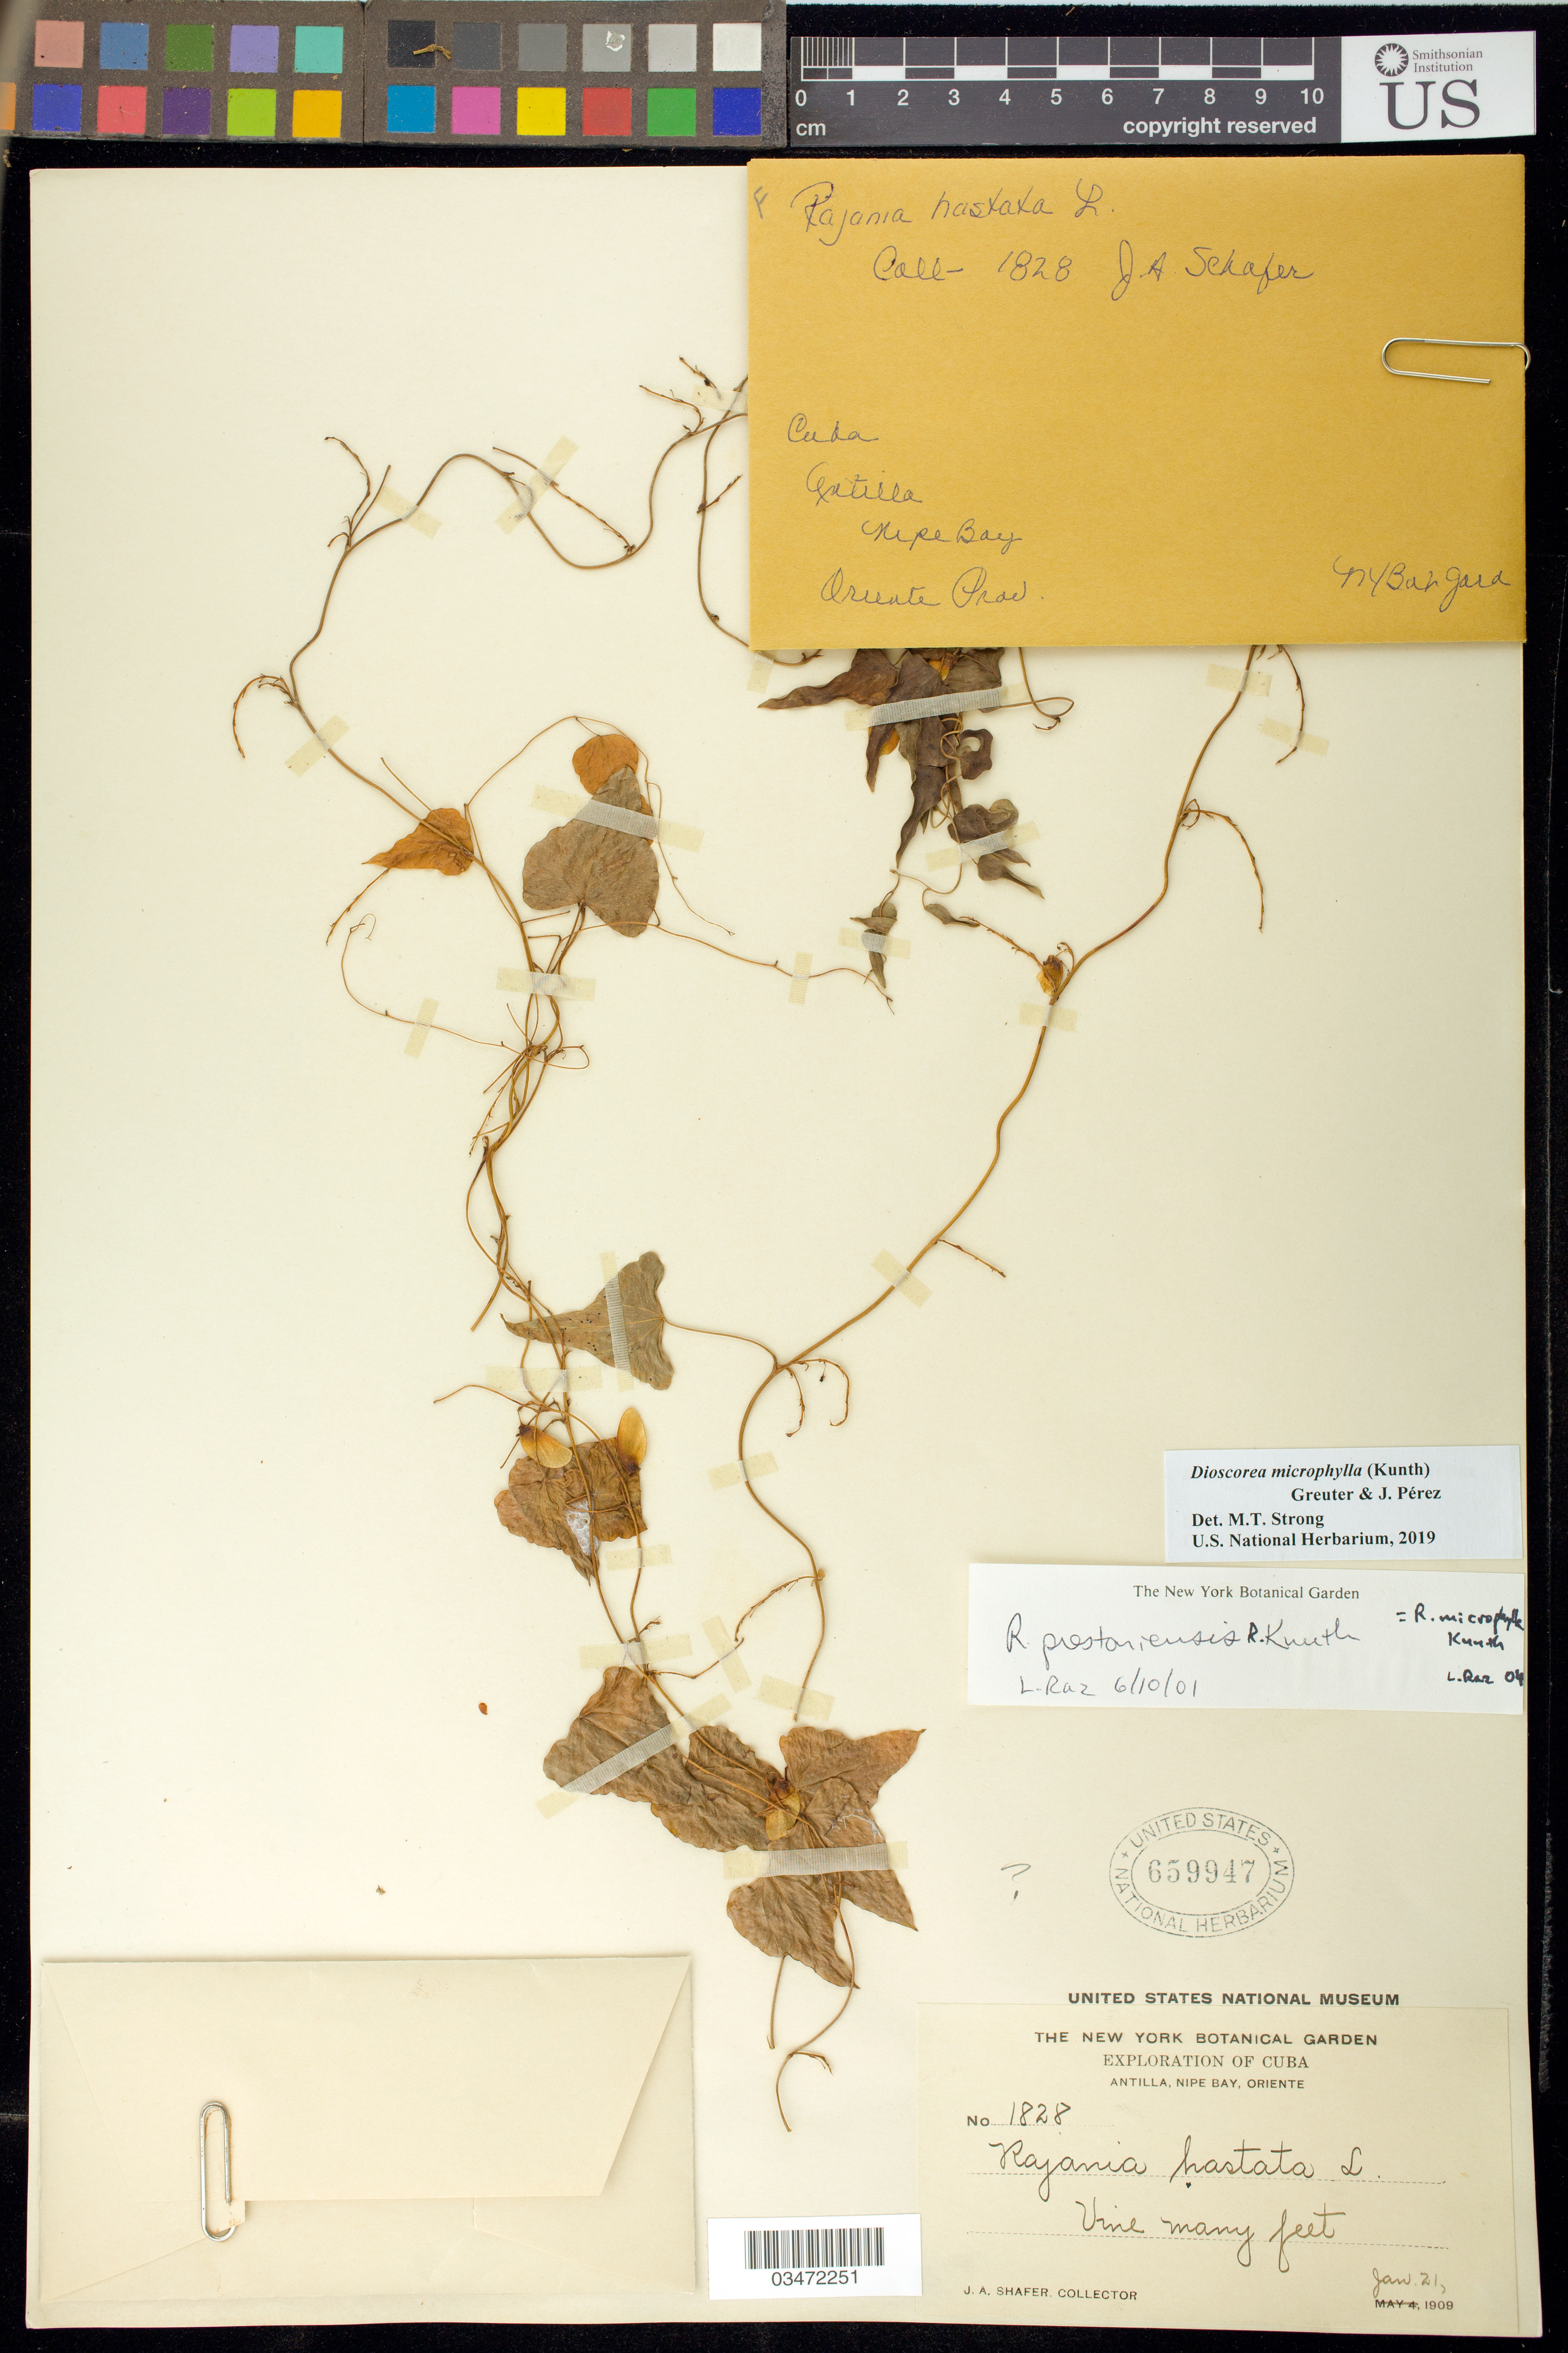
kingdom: Plantae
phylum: Tracheophyta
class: Liliopsida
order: Dioscoreales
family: Dioscoreaceae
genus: Dioscorea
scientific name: Dioscorea microphylla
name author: (Kunth) Greuter & J. Perez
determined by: Strong, M. T., (US), Smithsonian Institution - National Museum of Natural History (UNITED STATES)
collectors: J. A. Shafer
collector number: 1828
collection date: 1909-01-21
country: Cuba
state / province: Holguín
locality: Oriente. Antilla, Nipe Bay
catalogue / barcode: US 659947